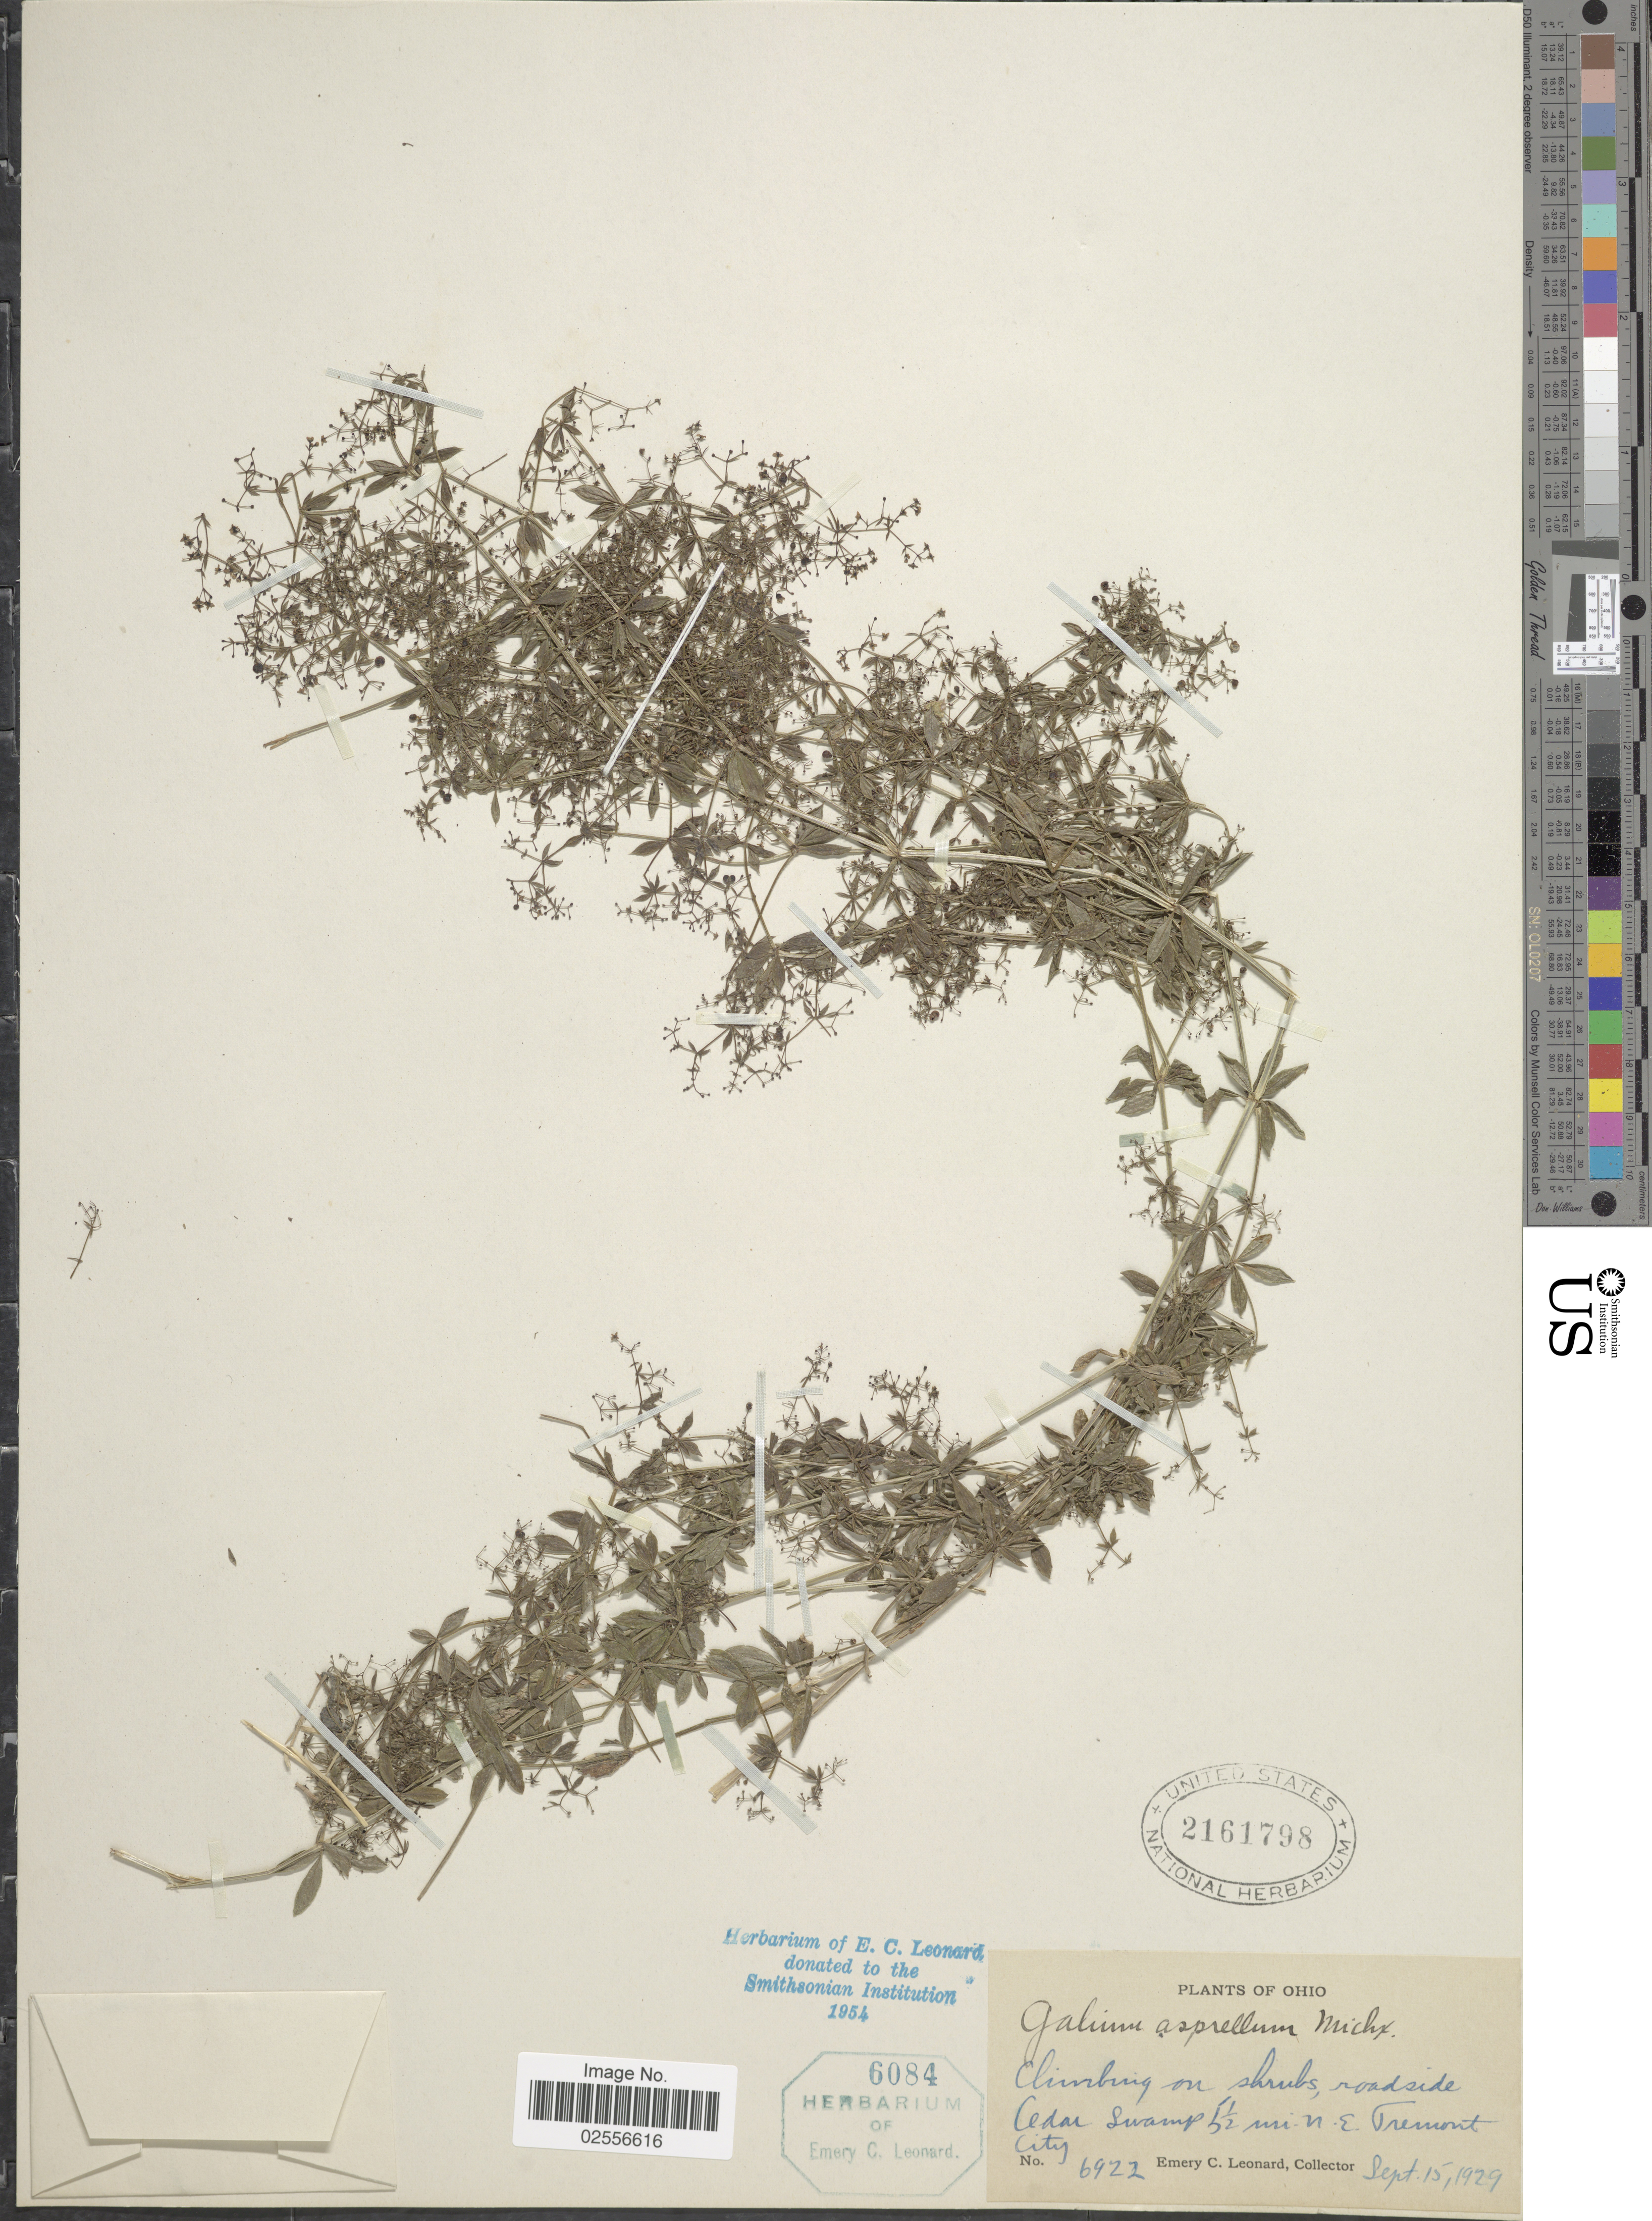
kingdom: Plantae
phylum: Tracheophyta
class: Magnoliopsida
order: Gentianales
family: Rubiaceae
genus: Galium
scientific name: Galium asprellum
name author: Michx.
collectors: E. C. Leonard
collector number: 6922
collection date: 1929-09-15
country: United States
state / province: Ohio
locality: Roadside Cedar Swamp 5½ mi N.E. Tremont City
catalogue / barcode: US 2161798